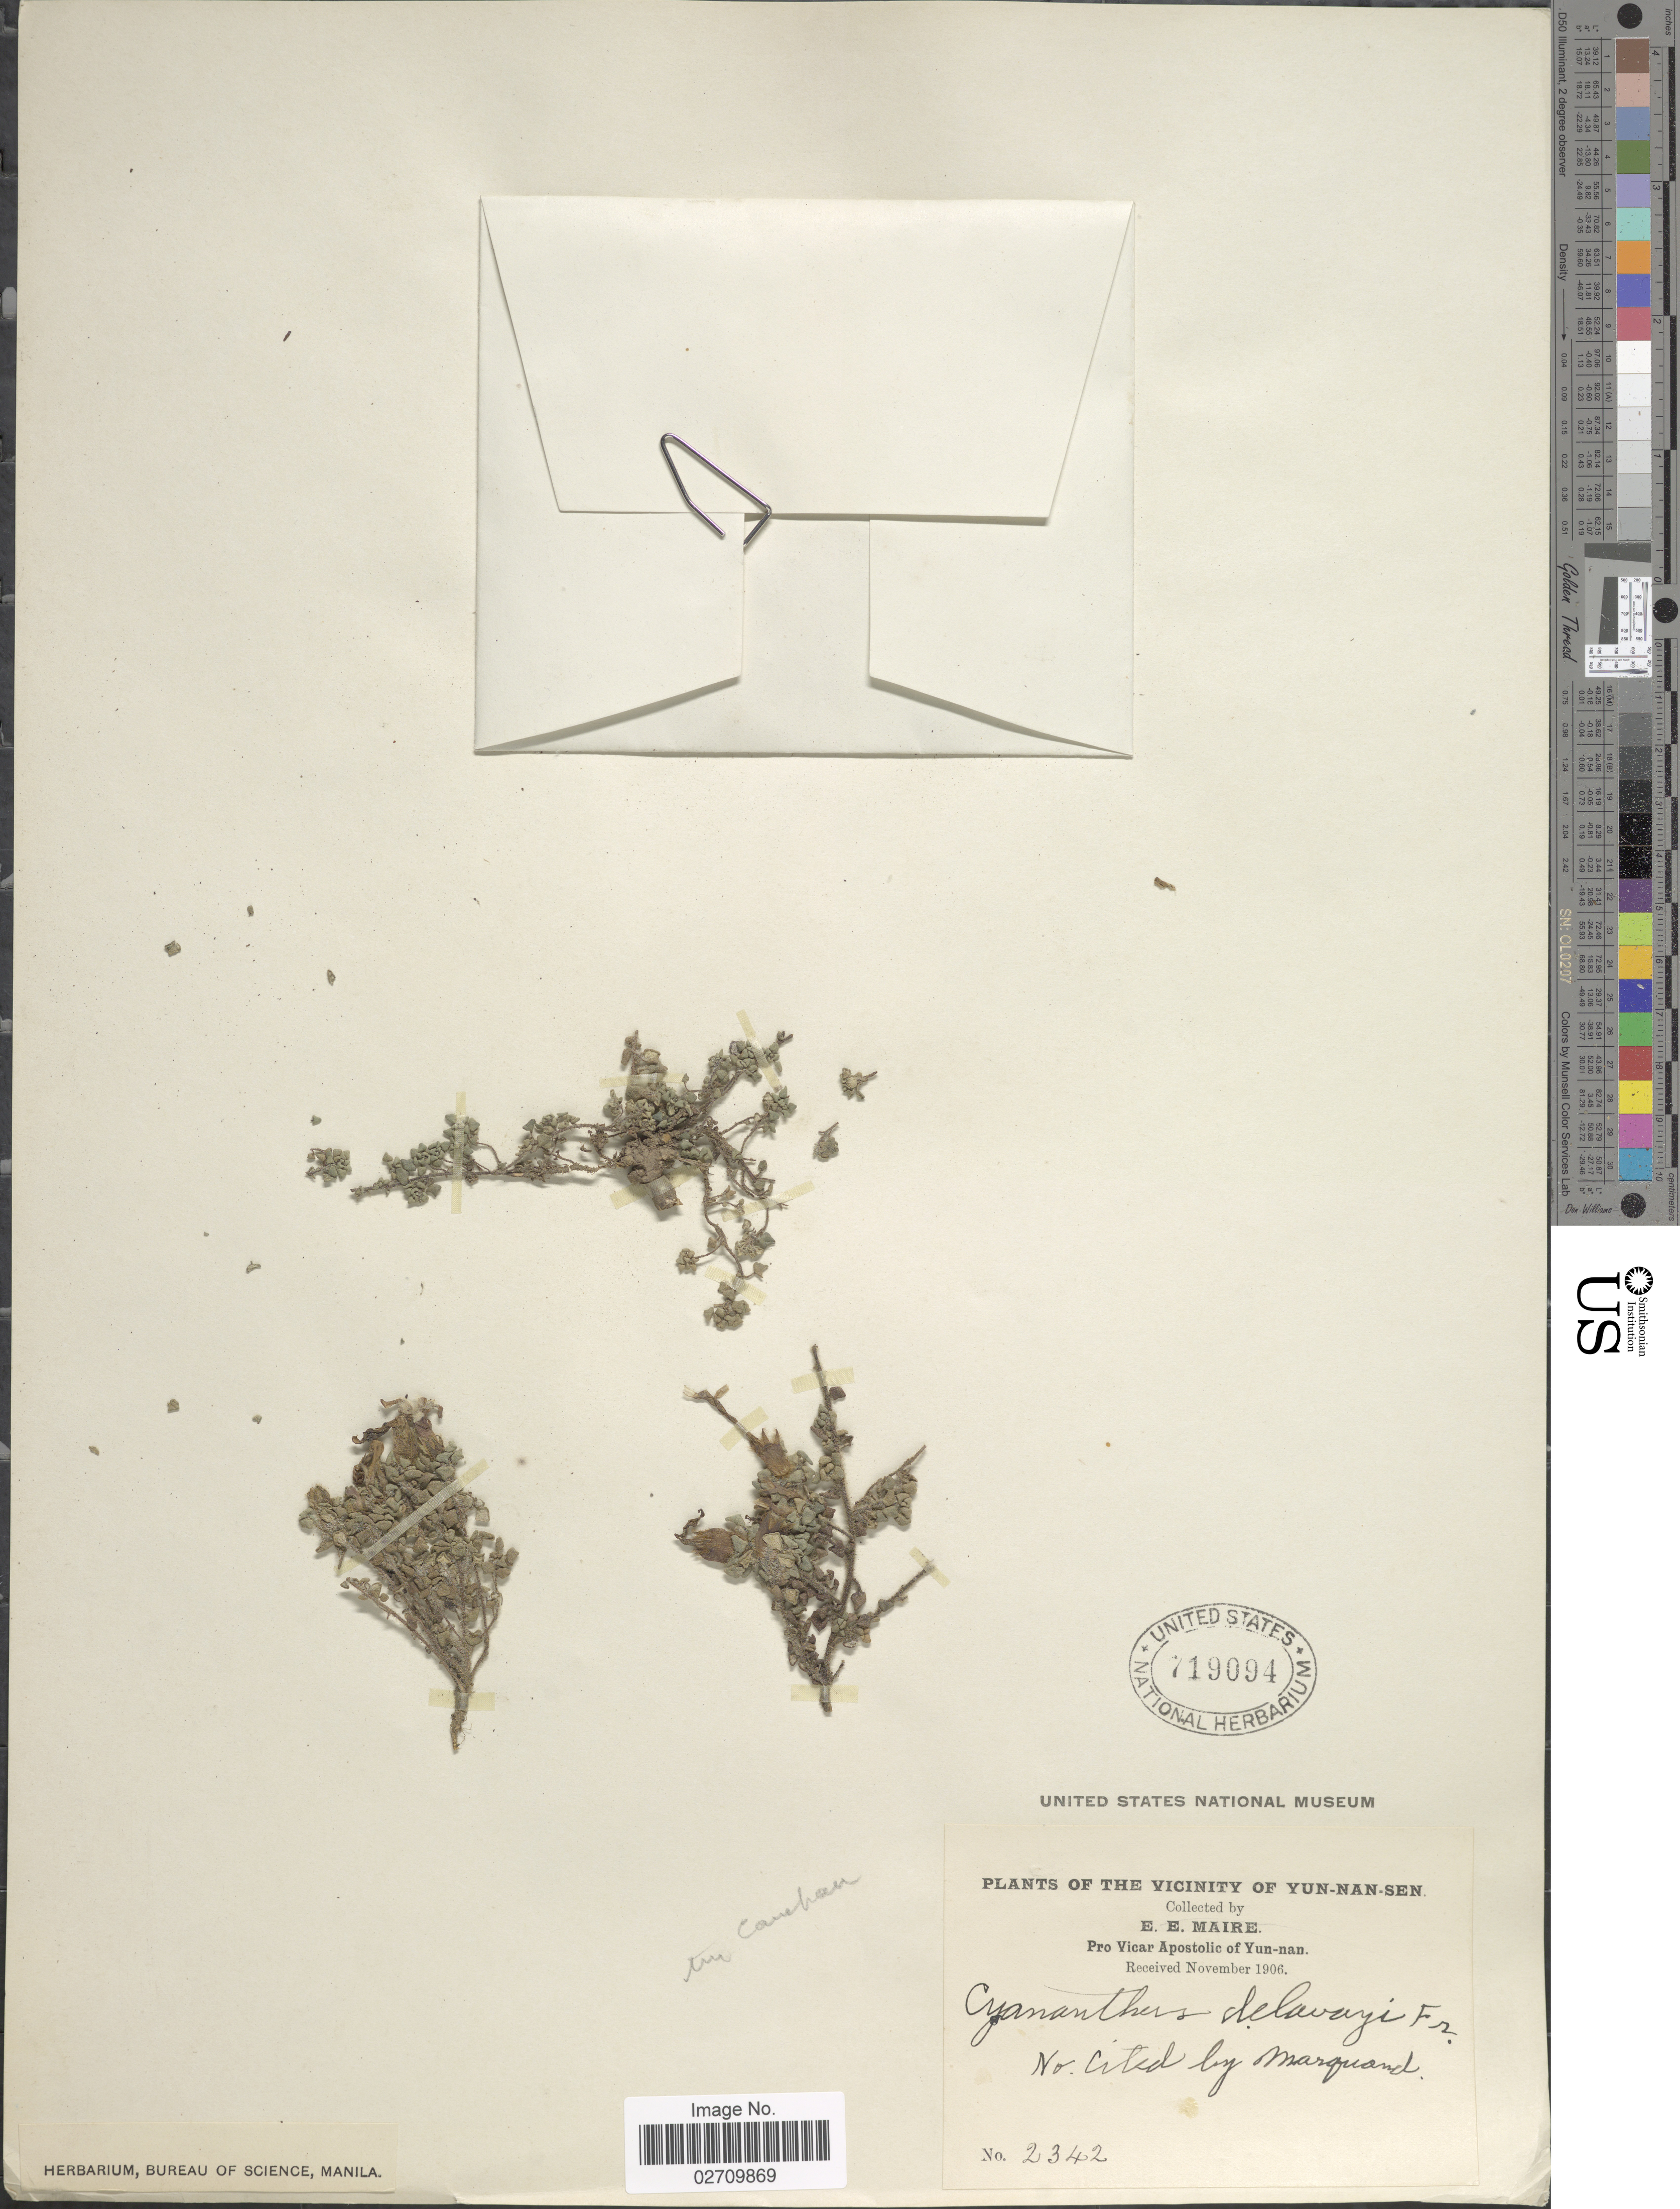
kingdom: Plantae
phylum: Tracheophyta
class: Magnoliopsida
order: Asterales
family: Campanulaceae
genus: Cyananthus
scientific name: Cyananthus delavayi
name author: Franch.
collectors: E. E. Maire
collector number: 2342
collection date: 1906-11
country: China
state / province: Yunnan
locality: Vicinity of Yun-nan-sen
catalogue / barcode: US 719094